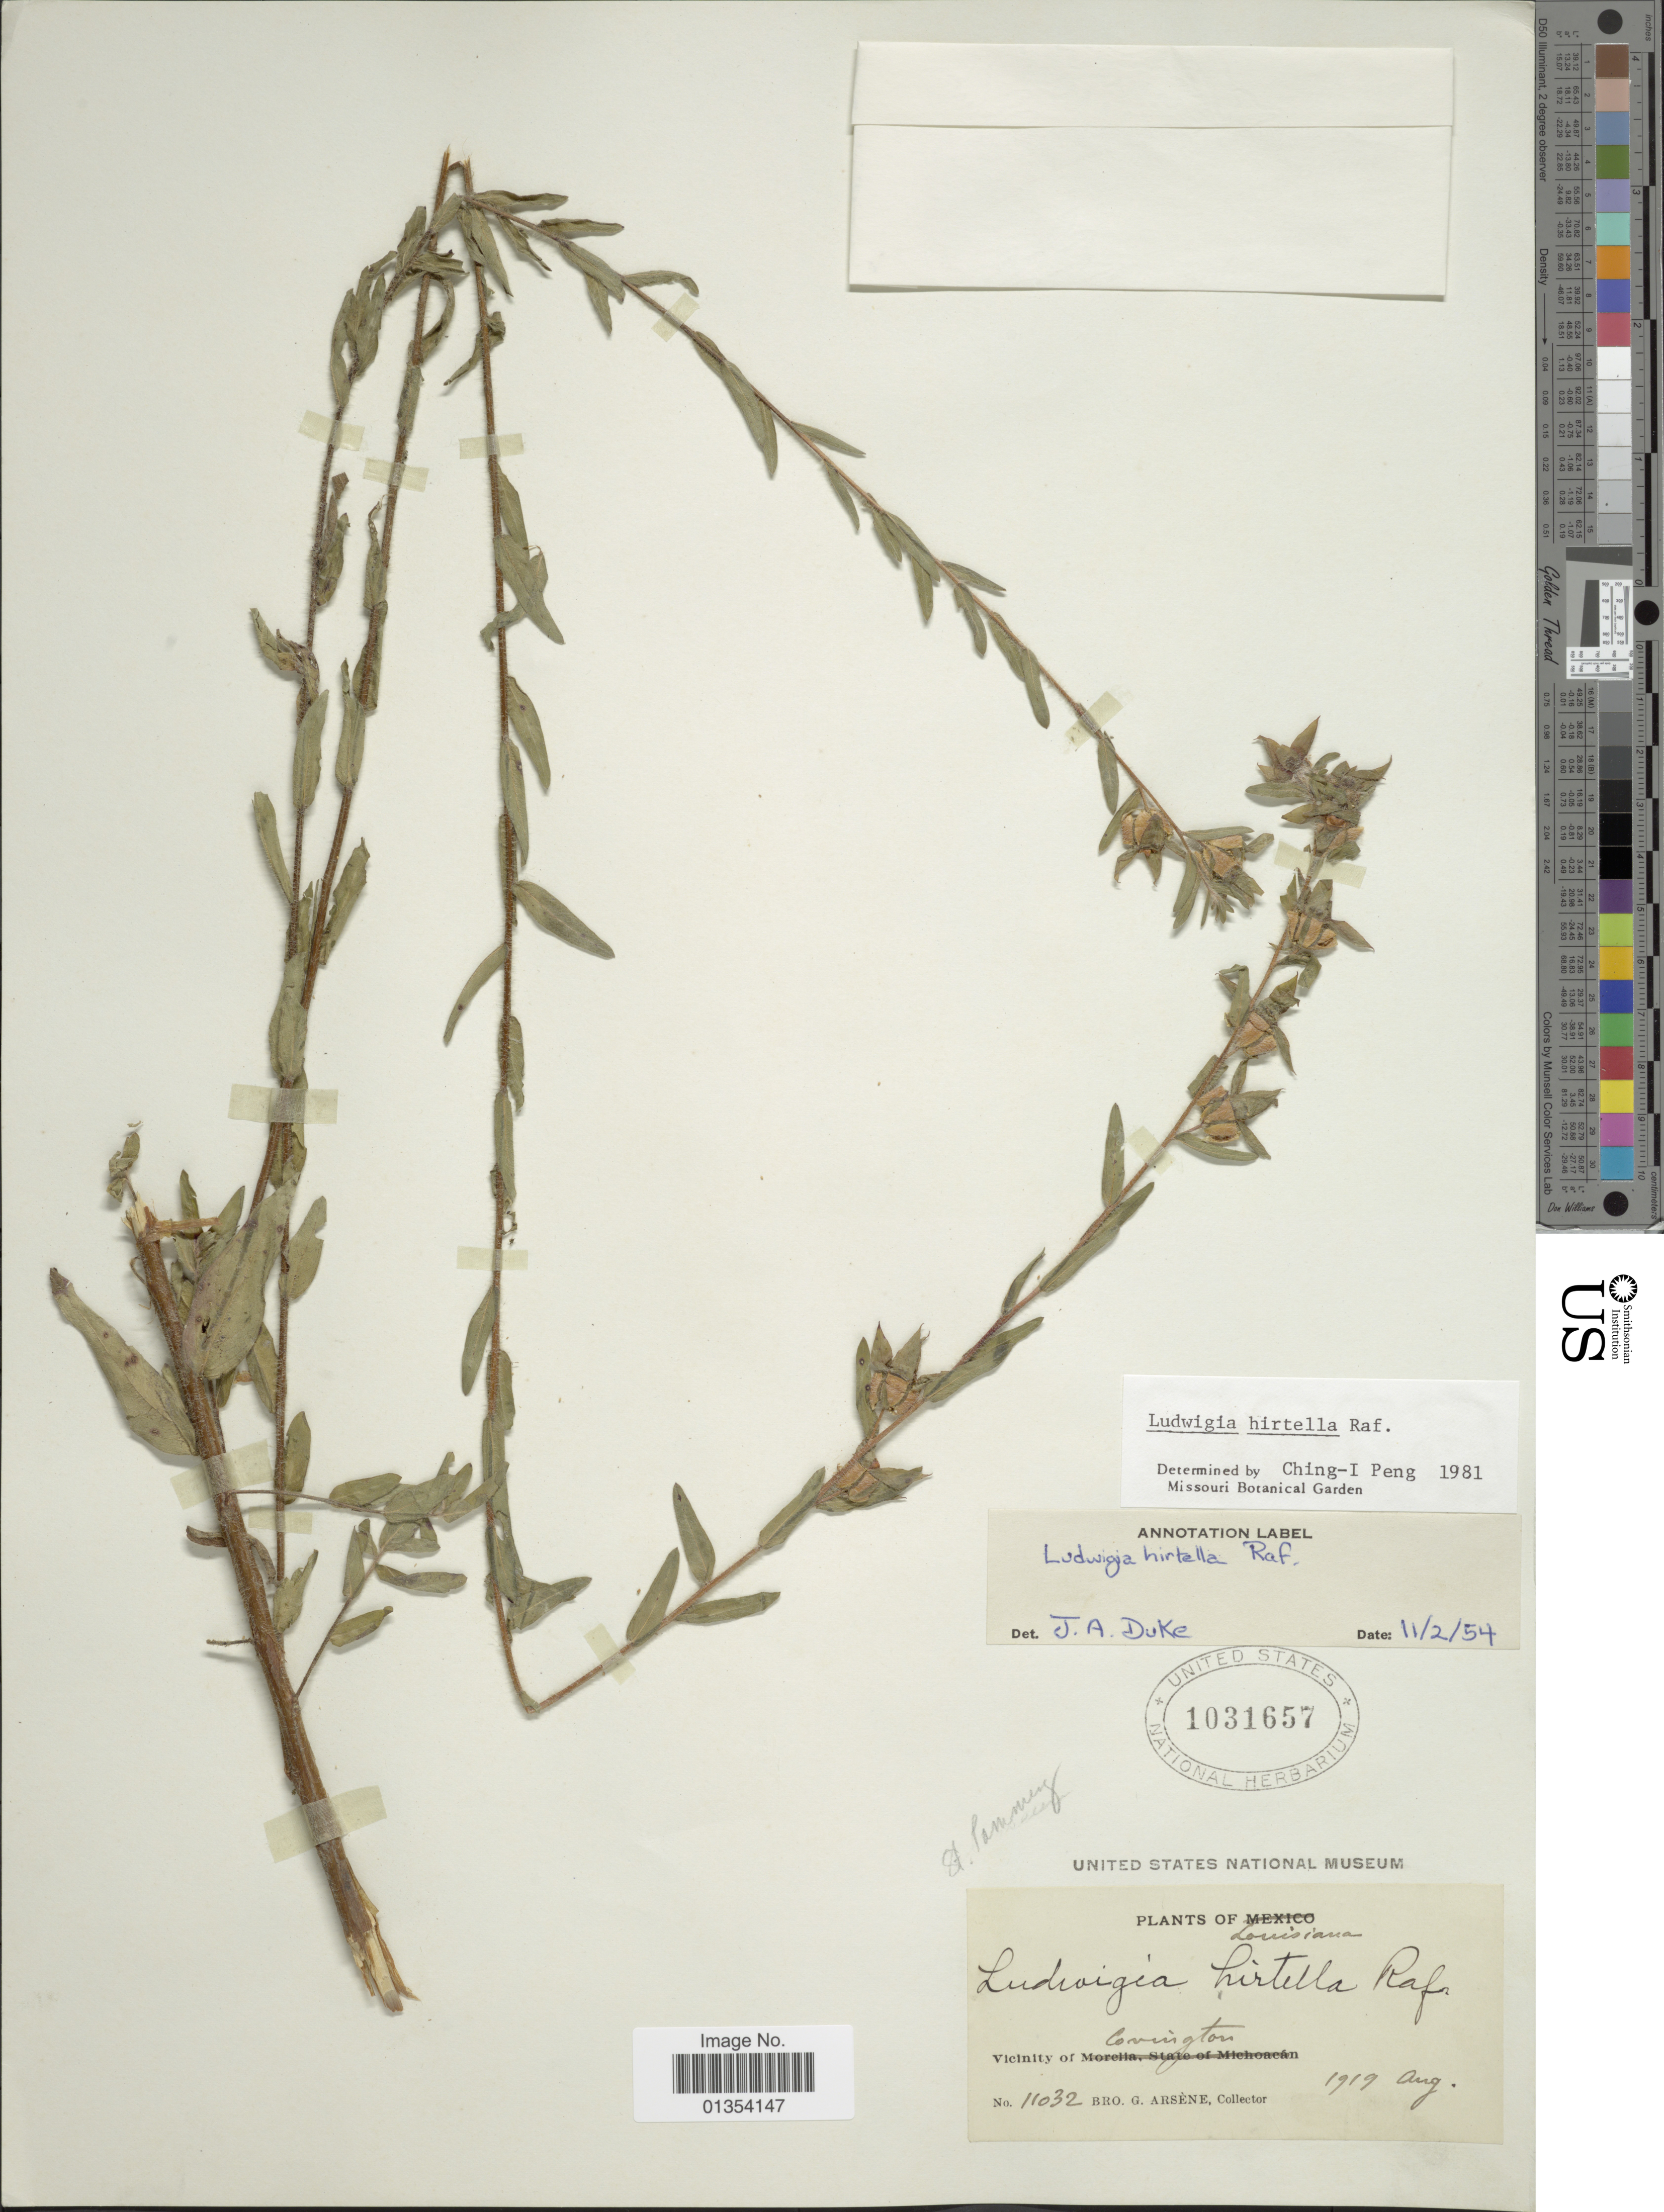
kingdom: Plantae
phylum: Tracheophyta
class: Magnoliopsida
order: Myrtales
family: Onagraceae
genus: Ludwigia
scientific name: Ludwigia hirtella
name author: Raf.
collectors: Bro. G. Arsène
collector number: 11032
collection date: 1919-08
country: United States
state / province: Louisiana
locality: Vicinity of Covington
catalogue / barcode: US 1031657